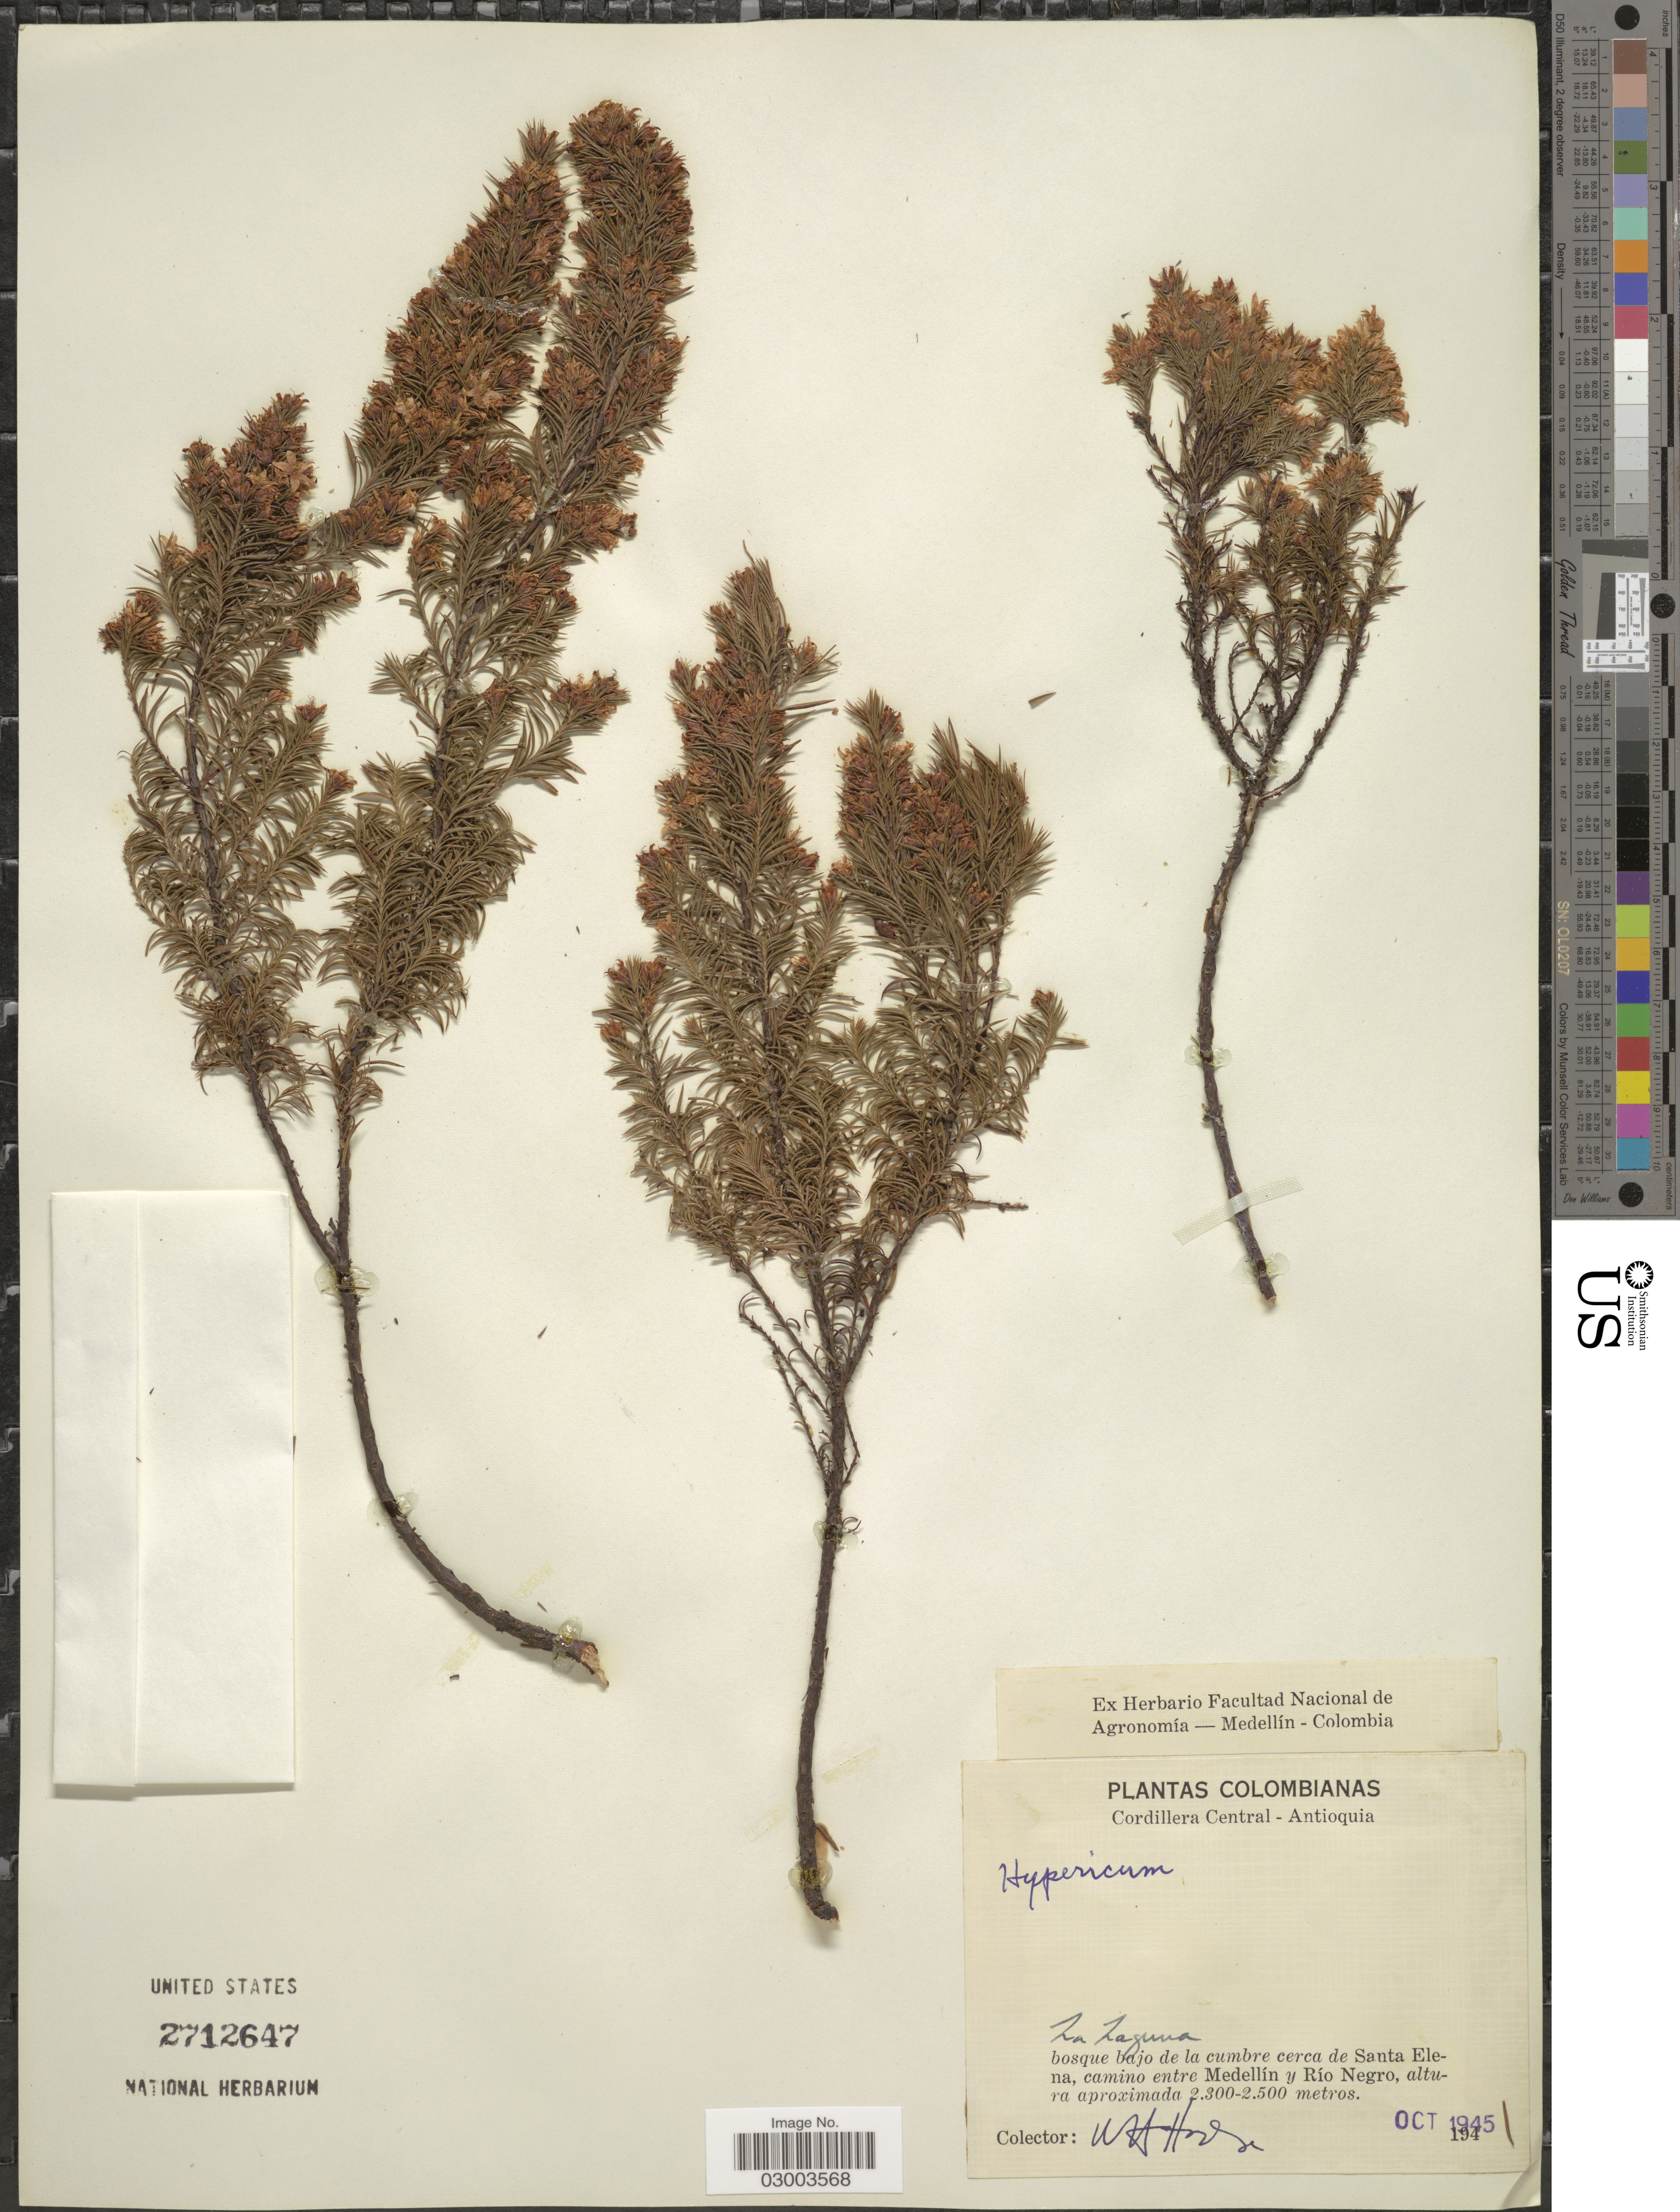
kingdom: Plantae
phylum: Tracheophyta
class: Magnoliopsida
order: Malpighiales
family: Hypericaceae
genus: Hypericum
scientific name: Hypericum juniperinum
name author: Kunth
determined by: Strong, Mark T., (BOT), Smithsonian Institution - National Museum of Natural History (UNITED STATES)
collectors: W. Hodge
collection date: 1945-10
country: Colombia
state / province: Antioquia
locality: Cordillera Central. La Laguna bosque bajo de la cumbre cerca de Santa Elena, camino entre Medellín y Río Negro.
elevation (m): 2300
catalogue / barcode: US 2712647